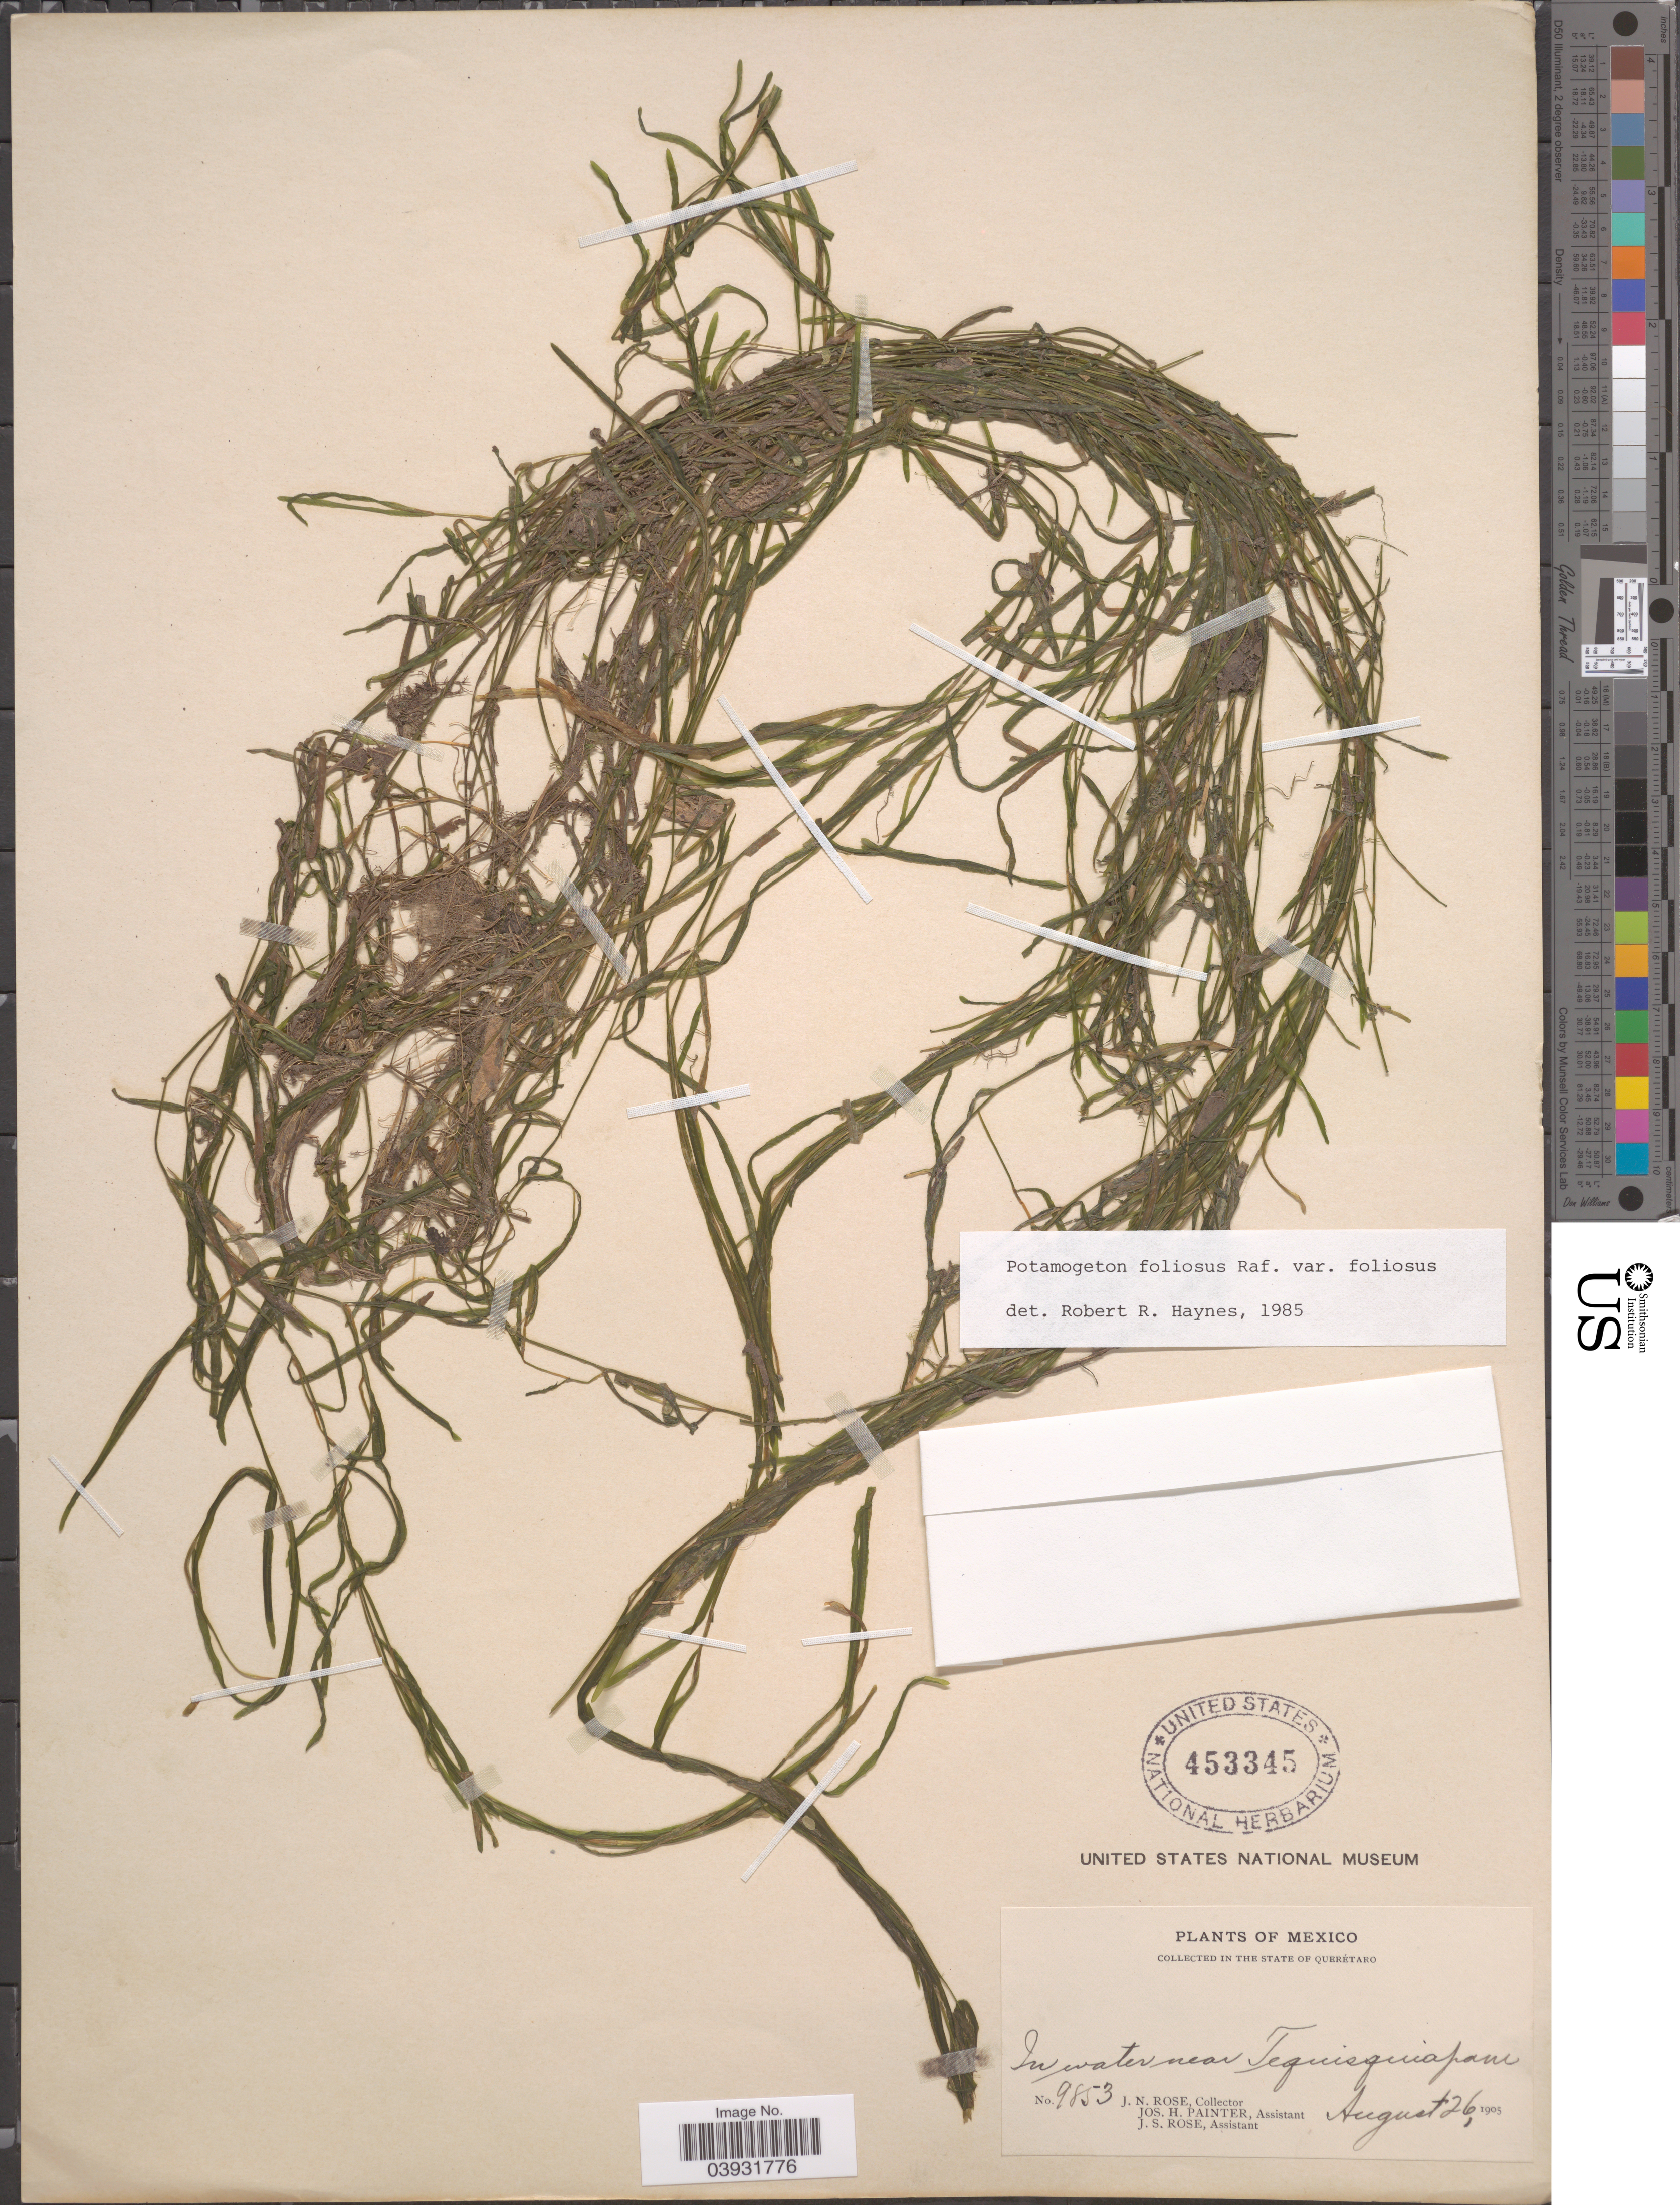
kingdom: Plantae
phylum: Tracheophyta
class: Liliopsida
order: Alismatales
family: Potamogetonaceae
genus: Potamogeton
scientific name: Potamogeton foliosus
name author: Raf.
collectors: J. N. Rose, J. H. Painter & J. S. Rose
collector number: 9853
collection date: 1905-08-26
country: Mexico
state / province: Querétaro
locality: Near Tequisquiapan.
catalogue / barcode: US 453345